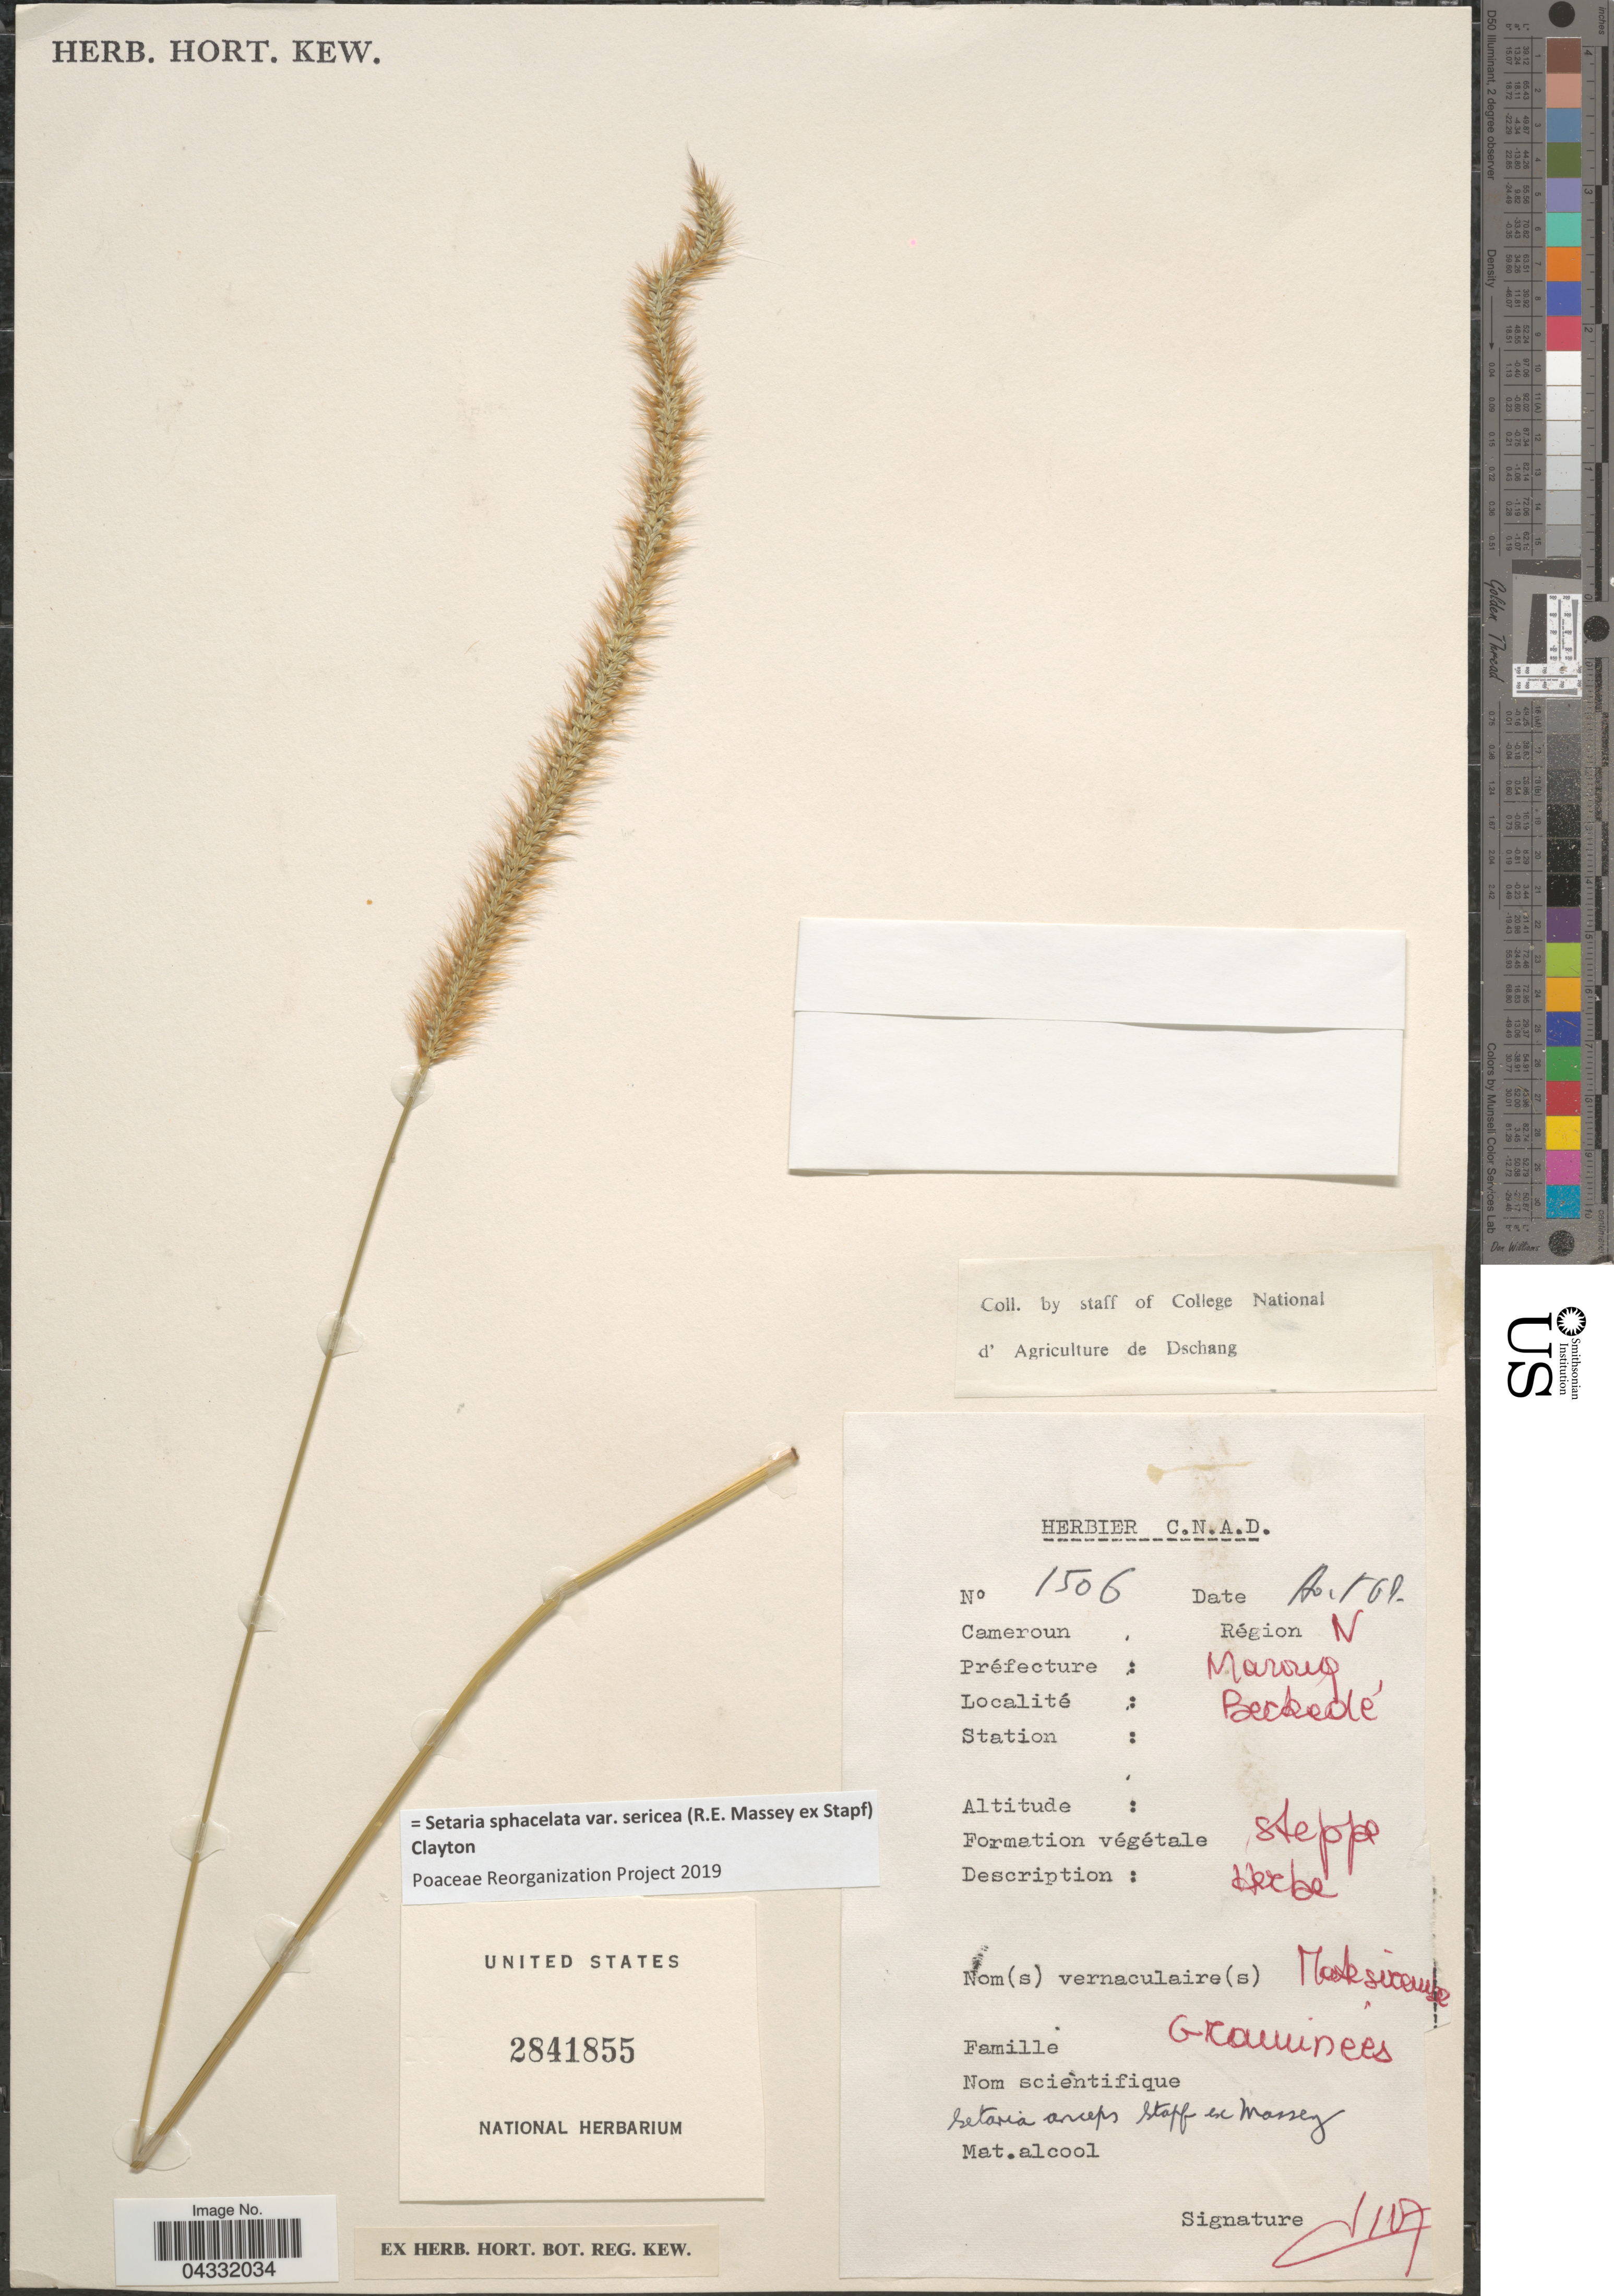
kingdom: Plantae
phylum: Tracheophyta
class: Liliopsida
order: Poales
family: Poaceae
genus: Setaria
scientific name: Setaria sphacelata var. sericea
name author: (R.E. Massey ex Stapf) Clayton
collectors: College National d'Agriculture de Dschang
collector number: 1506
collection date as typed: Transcribed d/m/y: /4/68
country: Cameroon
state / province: Nord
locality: Cameroun, Region N. Préfecture: Morong. Berkedé.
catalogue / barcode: US 2841855